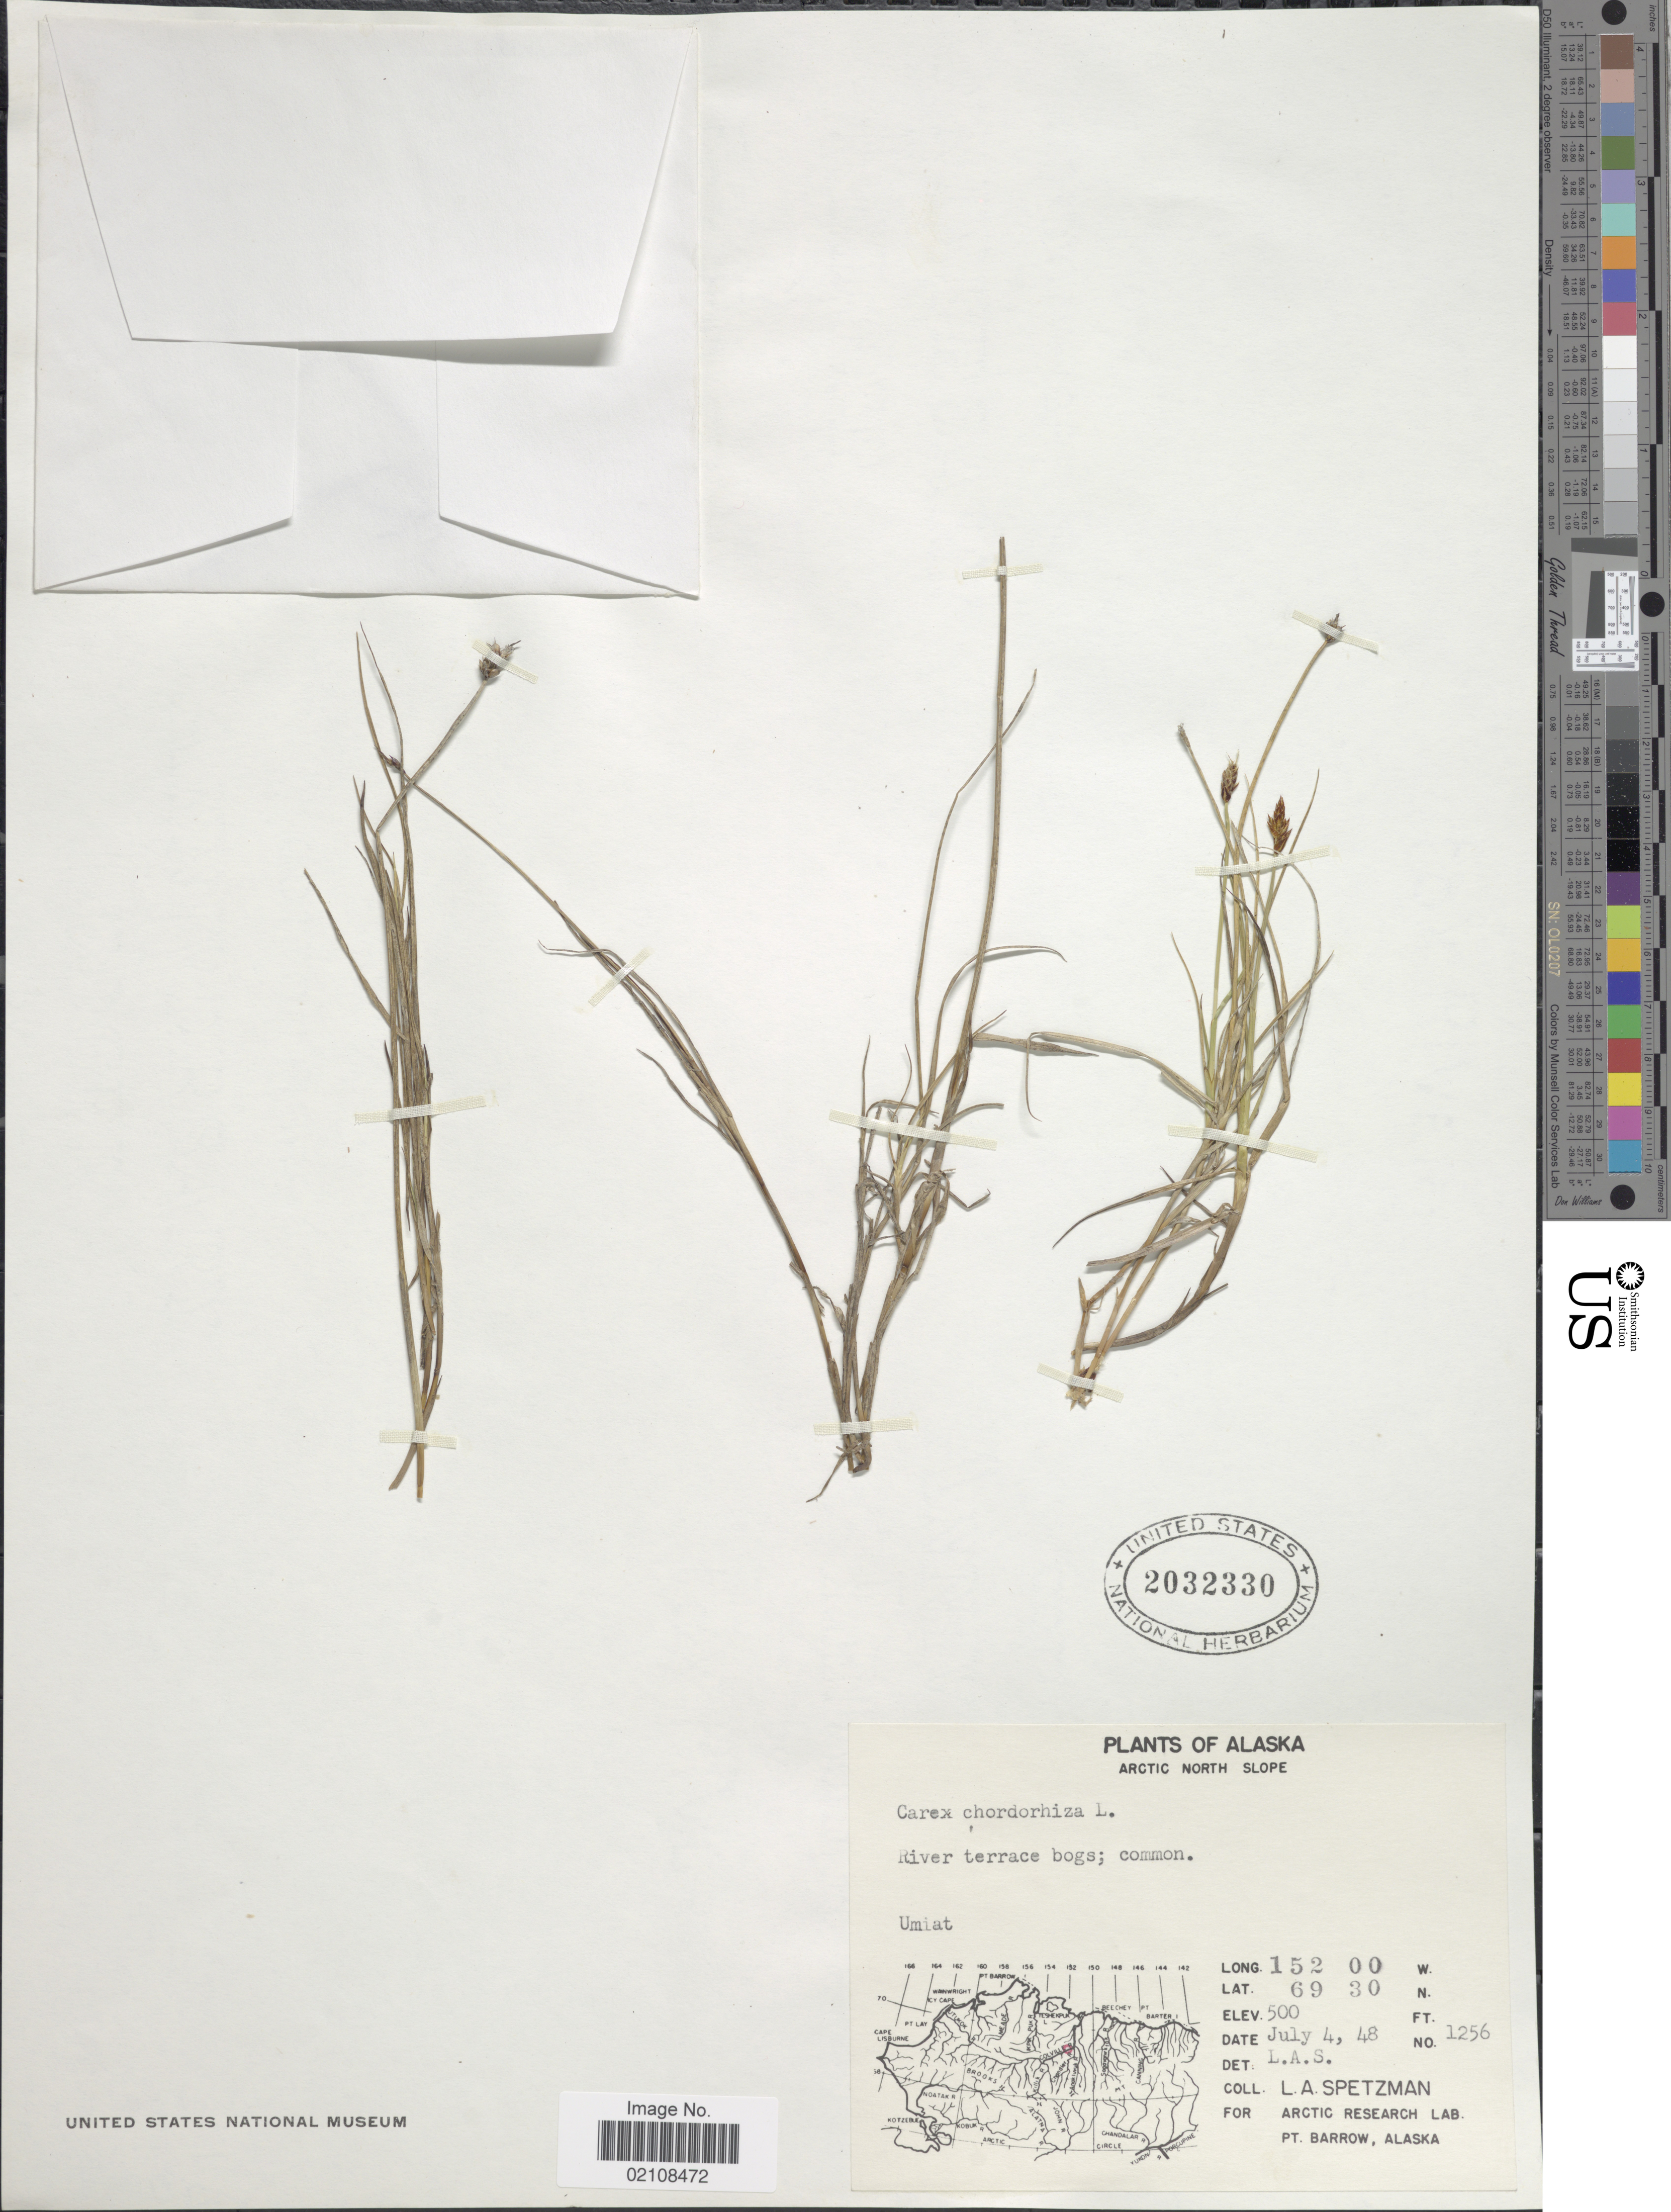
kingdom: Plantae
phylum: Tracheophyta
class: Liliopsida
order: Poales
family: Cyperaceae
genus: Carex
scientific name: Carex chordorrhiza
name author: L. f.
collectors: L. Spetzman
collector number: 1256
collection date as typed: Transcribed d/m/y: 4/7/48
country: United States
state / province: Alaska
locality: Arctic North Slope. River terrace bogs; common. Umiat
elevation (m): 152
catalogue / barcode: US 2032330